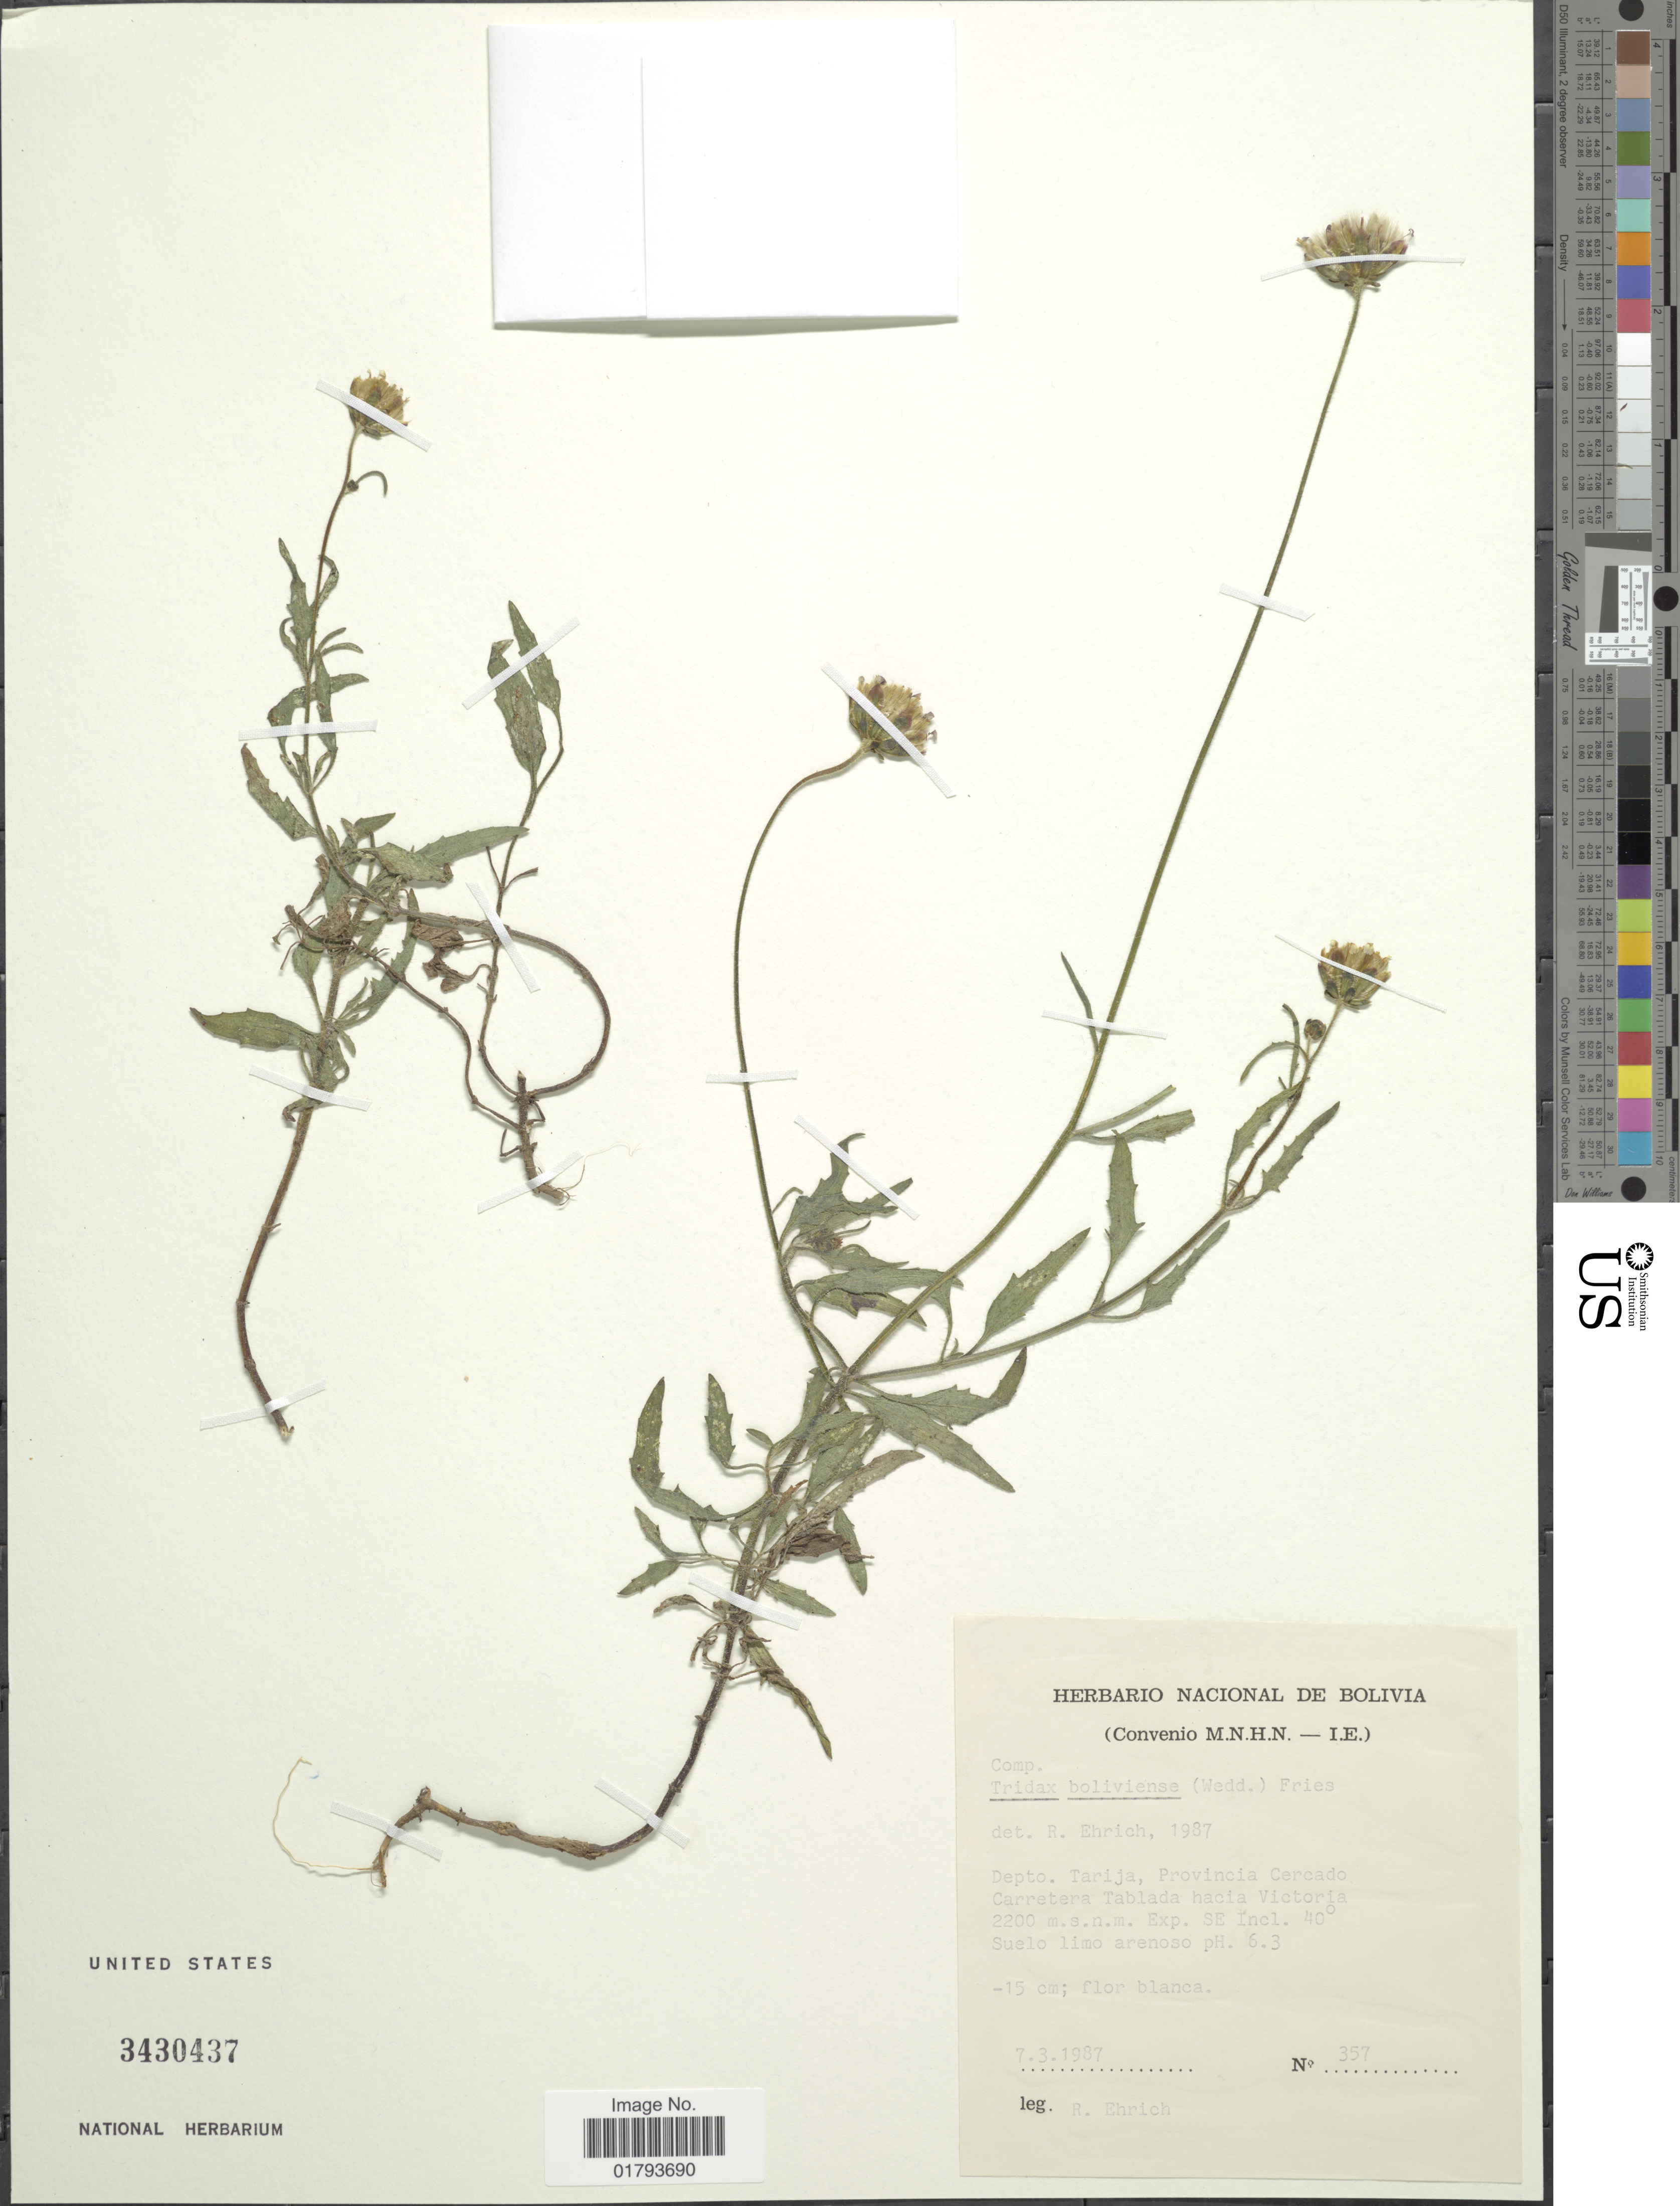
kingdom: Plantae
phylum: Tracheophyta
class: Magnoliopsida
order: Asterales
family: Asteraceae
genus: Tridax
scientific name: Tridax boliviensis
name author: (Wedd.) R.E. Fr.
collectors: R. Ehrich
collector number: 357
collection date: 1987-03-07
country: Bolivia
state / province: Tarija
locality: Provincia Cercado Carretera Tablada hacia Victoria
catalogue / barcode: US 3430437